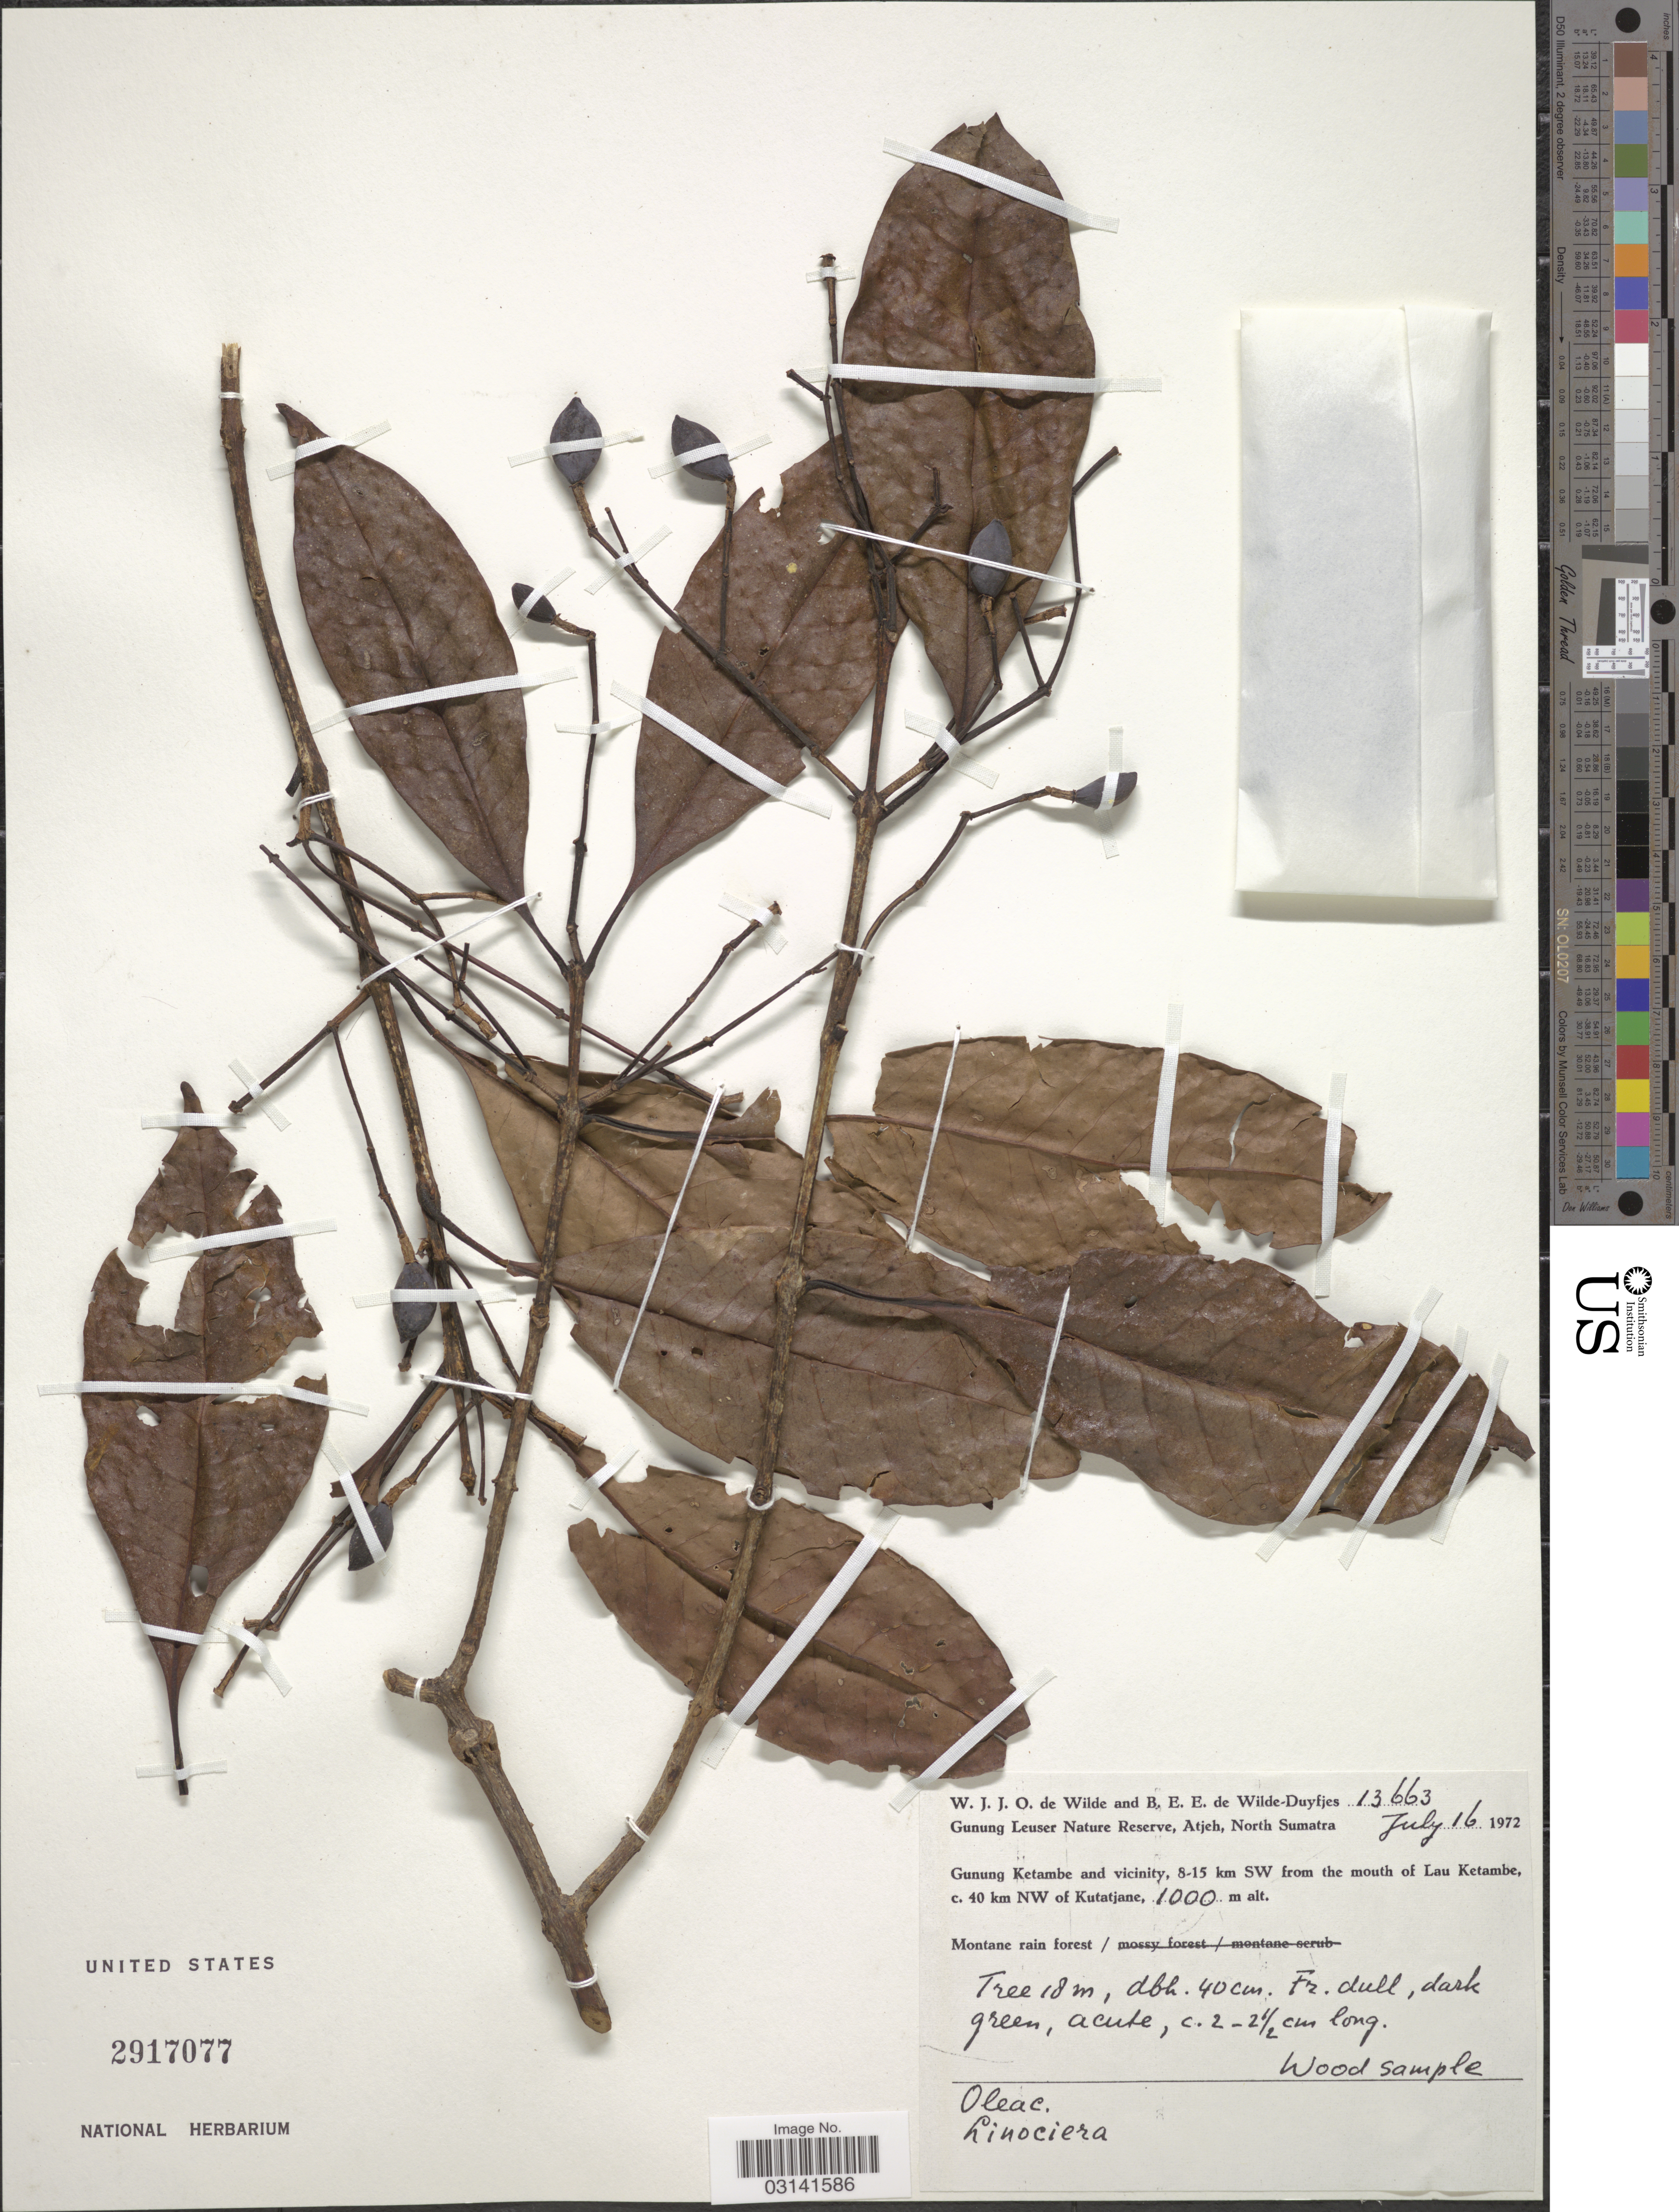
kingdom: Plantae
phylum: Tracheophyta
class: Magnoliopsida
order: Lamiales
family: Oleaceae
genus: Linociera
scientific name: Linociera sp.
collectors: W. J. de Wilde & B. E. de Wilde-Duyfjes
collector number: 13663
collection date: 1972-07-16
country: Indonesia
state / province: Sumatra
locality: Gunung Leuser Nature Reserve, Atjeh, North Sumatra. Gunung Ketambe and vicinity, 8-15 km SW from the mouth of Lau Ketambe, c. 40 km NW of Kutatjane.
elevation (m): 1000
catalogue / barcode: US 2917077